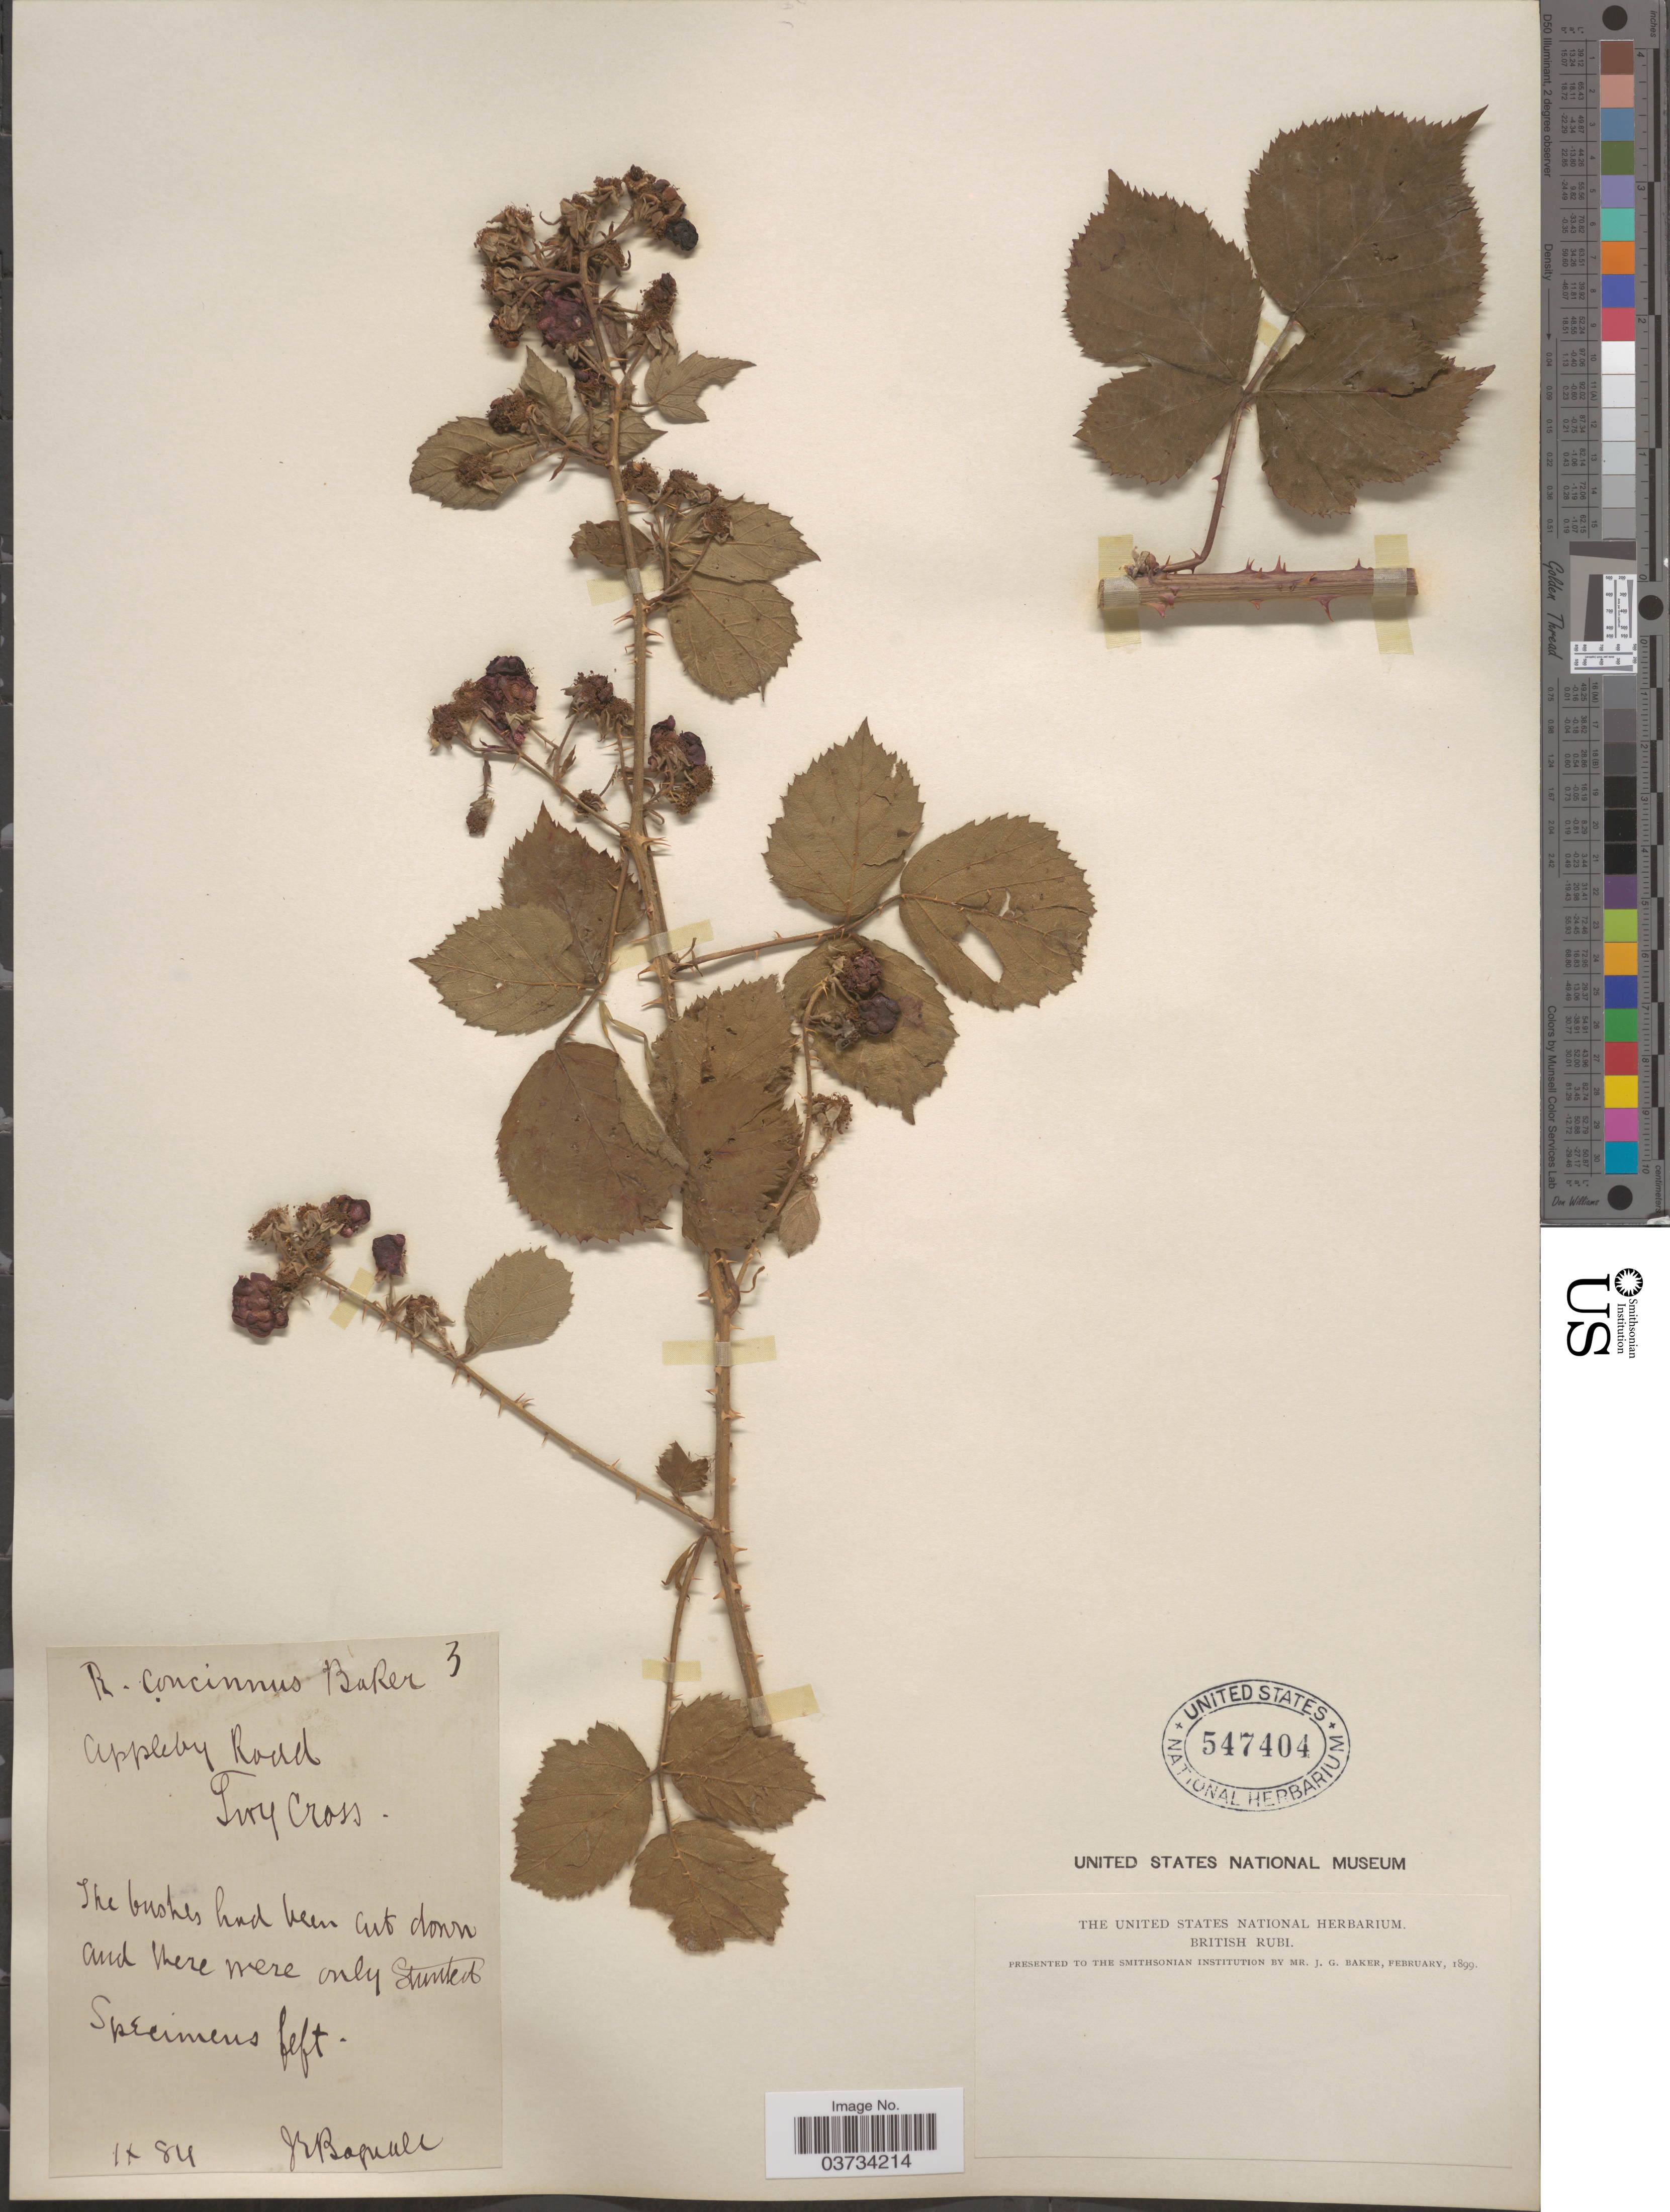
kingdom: Plantae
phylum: Tracheophyta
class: Magnoliopsida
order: Rosales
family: Rosaceae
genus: Rubus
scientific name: Rubus concinnus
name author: Focke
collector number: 3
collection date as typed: Transcribed d/m/y: /9/84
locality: Appleby Road. Troy [interpreted] Cross.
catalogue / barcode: US 547404